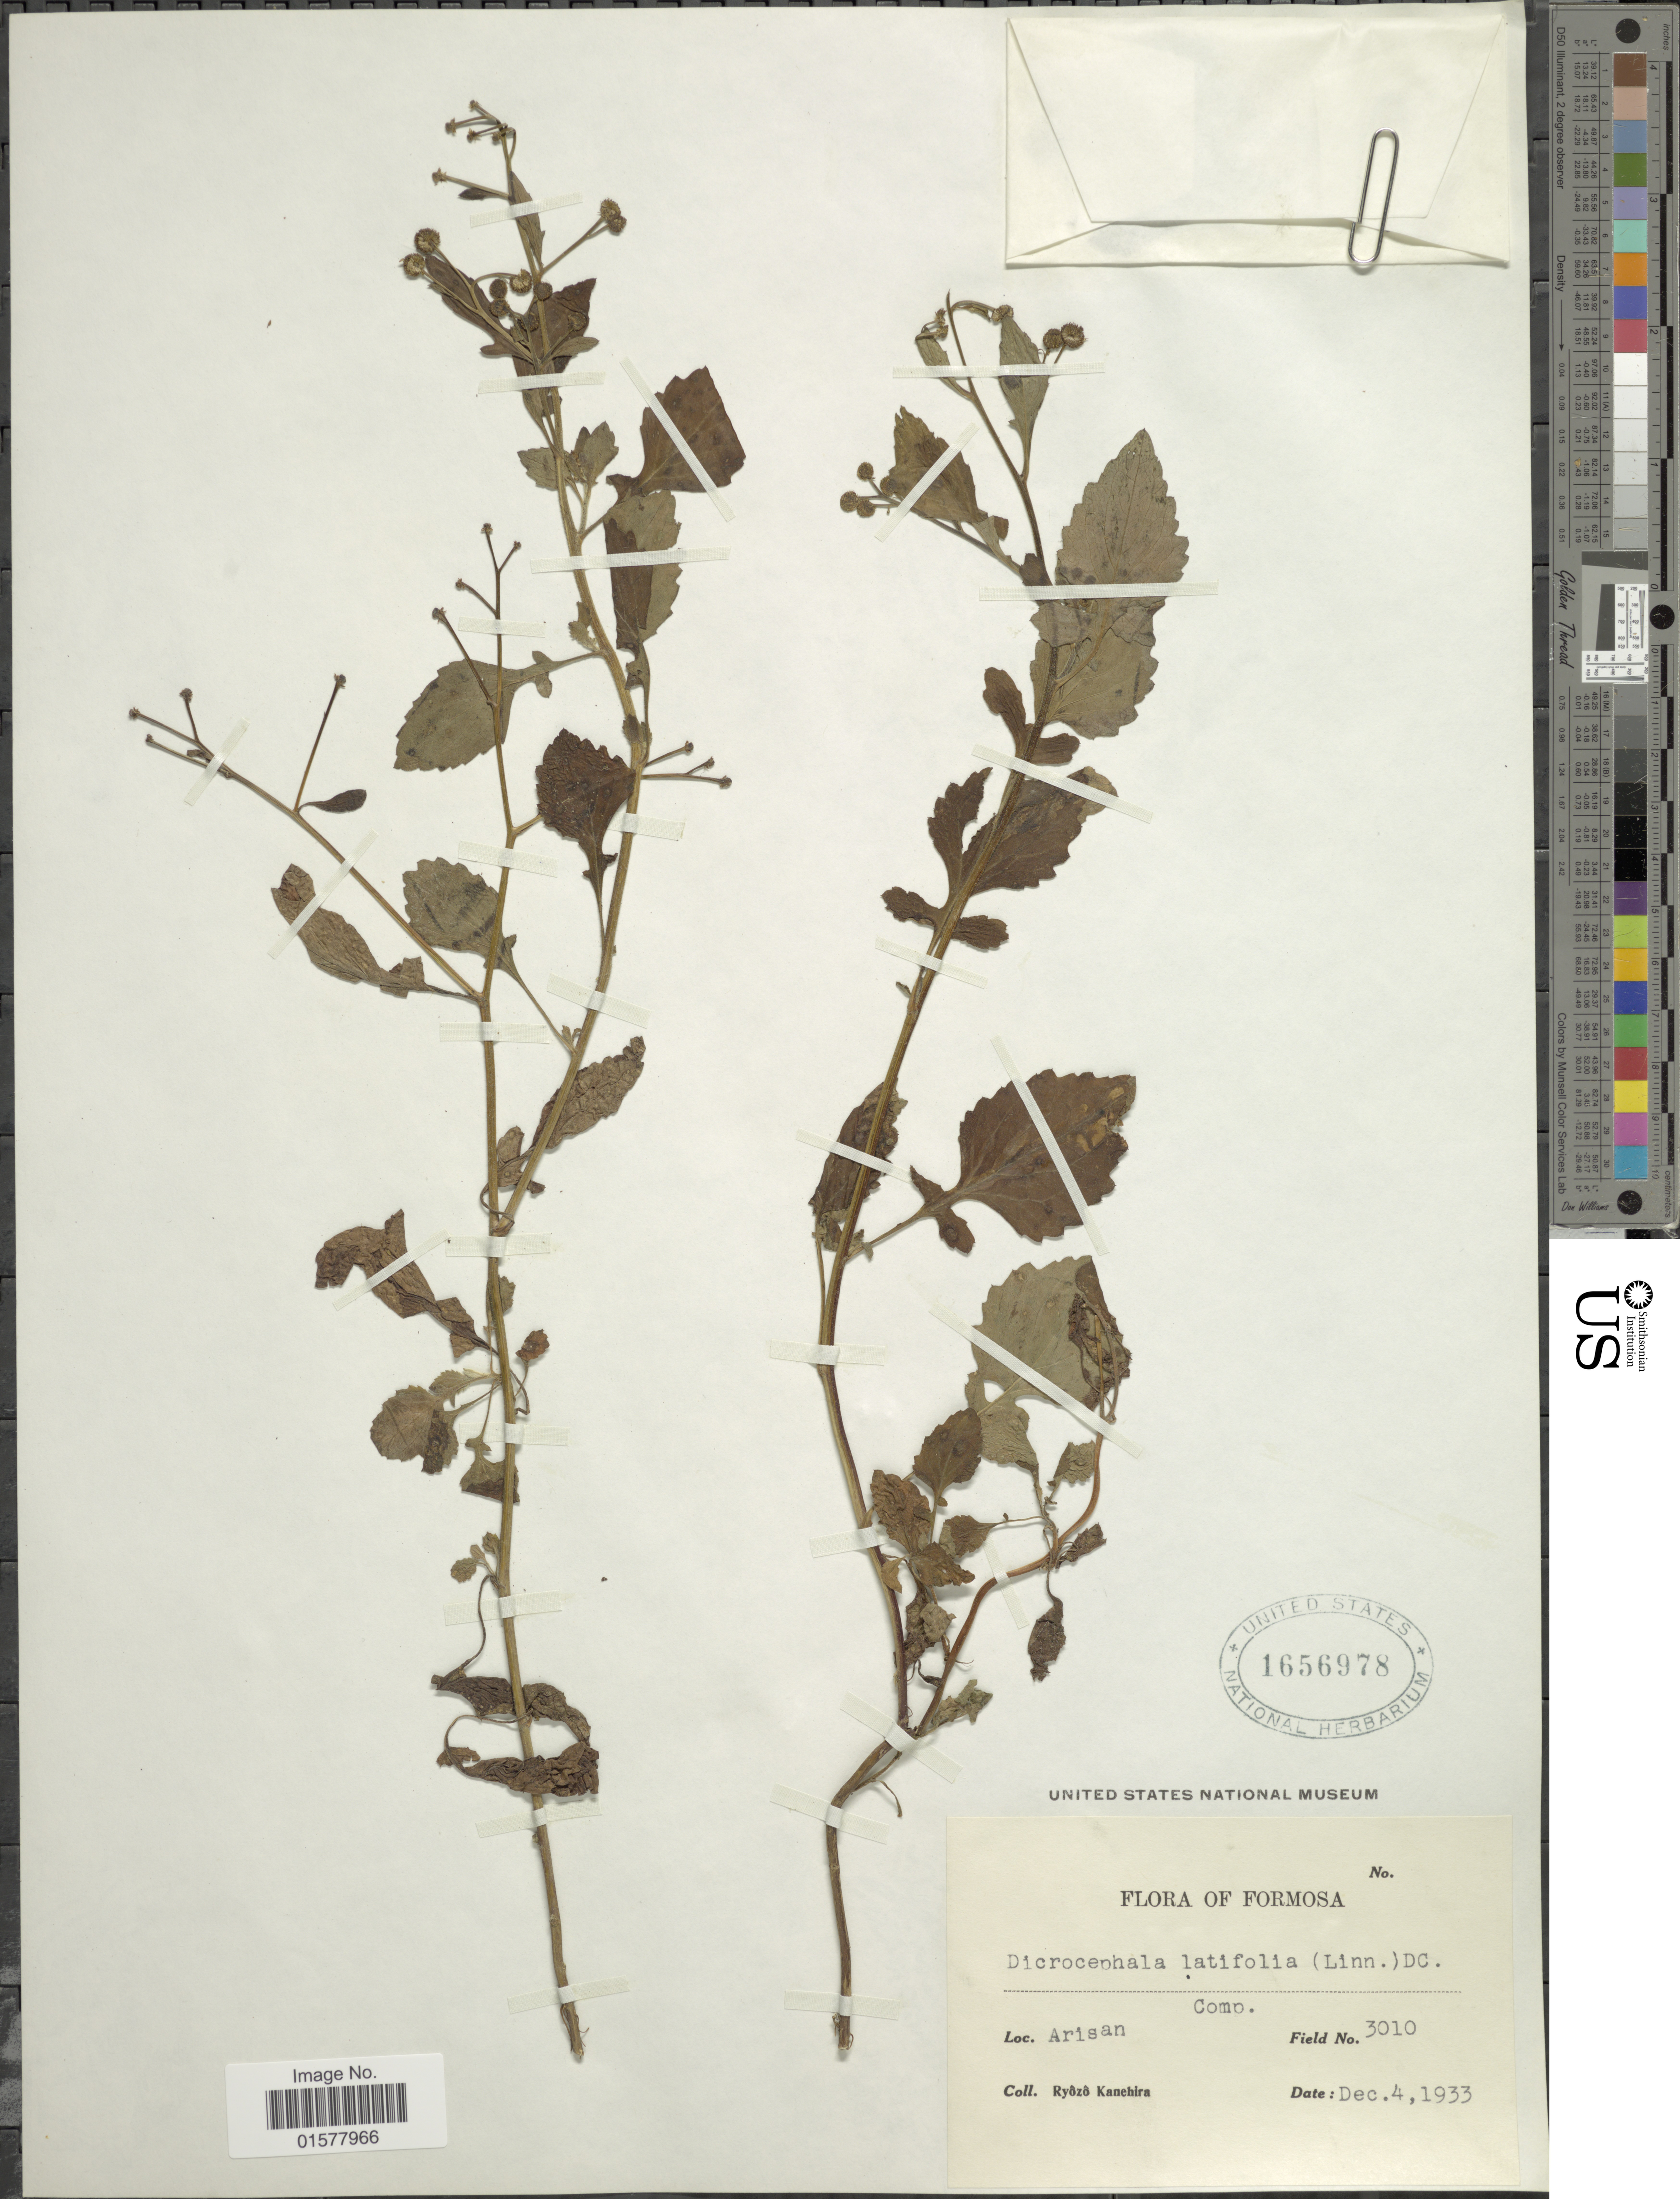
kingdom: Plantae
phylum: Tracheophyta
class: Magnoliopsida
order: Asterales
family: Asteraceae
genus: Dichrocephala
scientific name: Dichrocephala integrifolia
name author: (L. f.) Kuntze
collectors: R. Kanehira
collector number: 3010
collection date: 1933-12-04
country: Taiwan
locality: Formosa, Arisan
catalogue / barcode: US 1656978